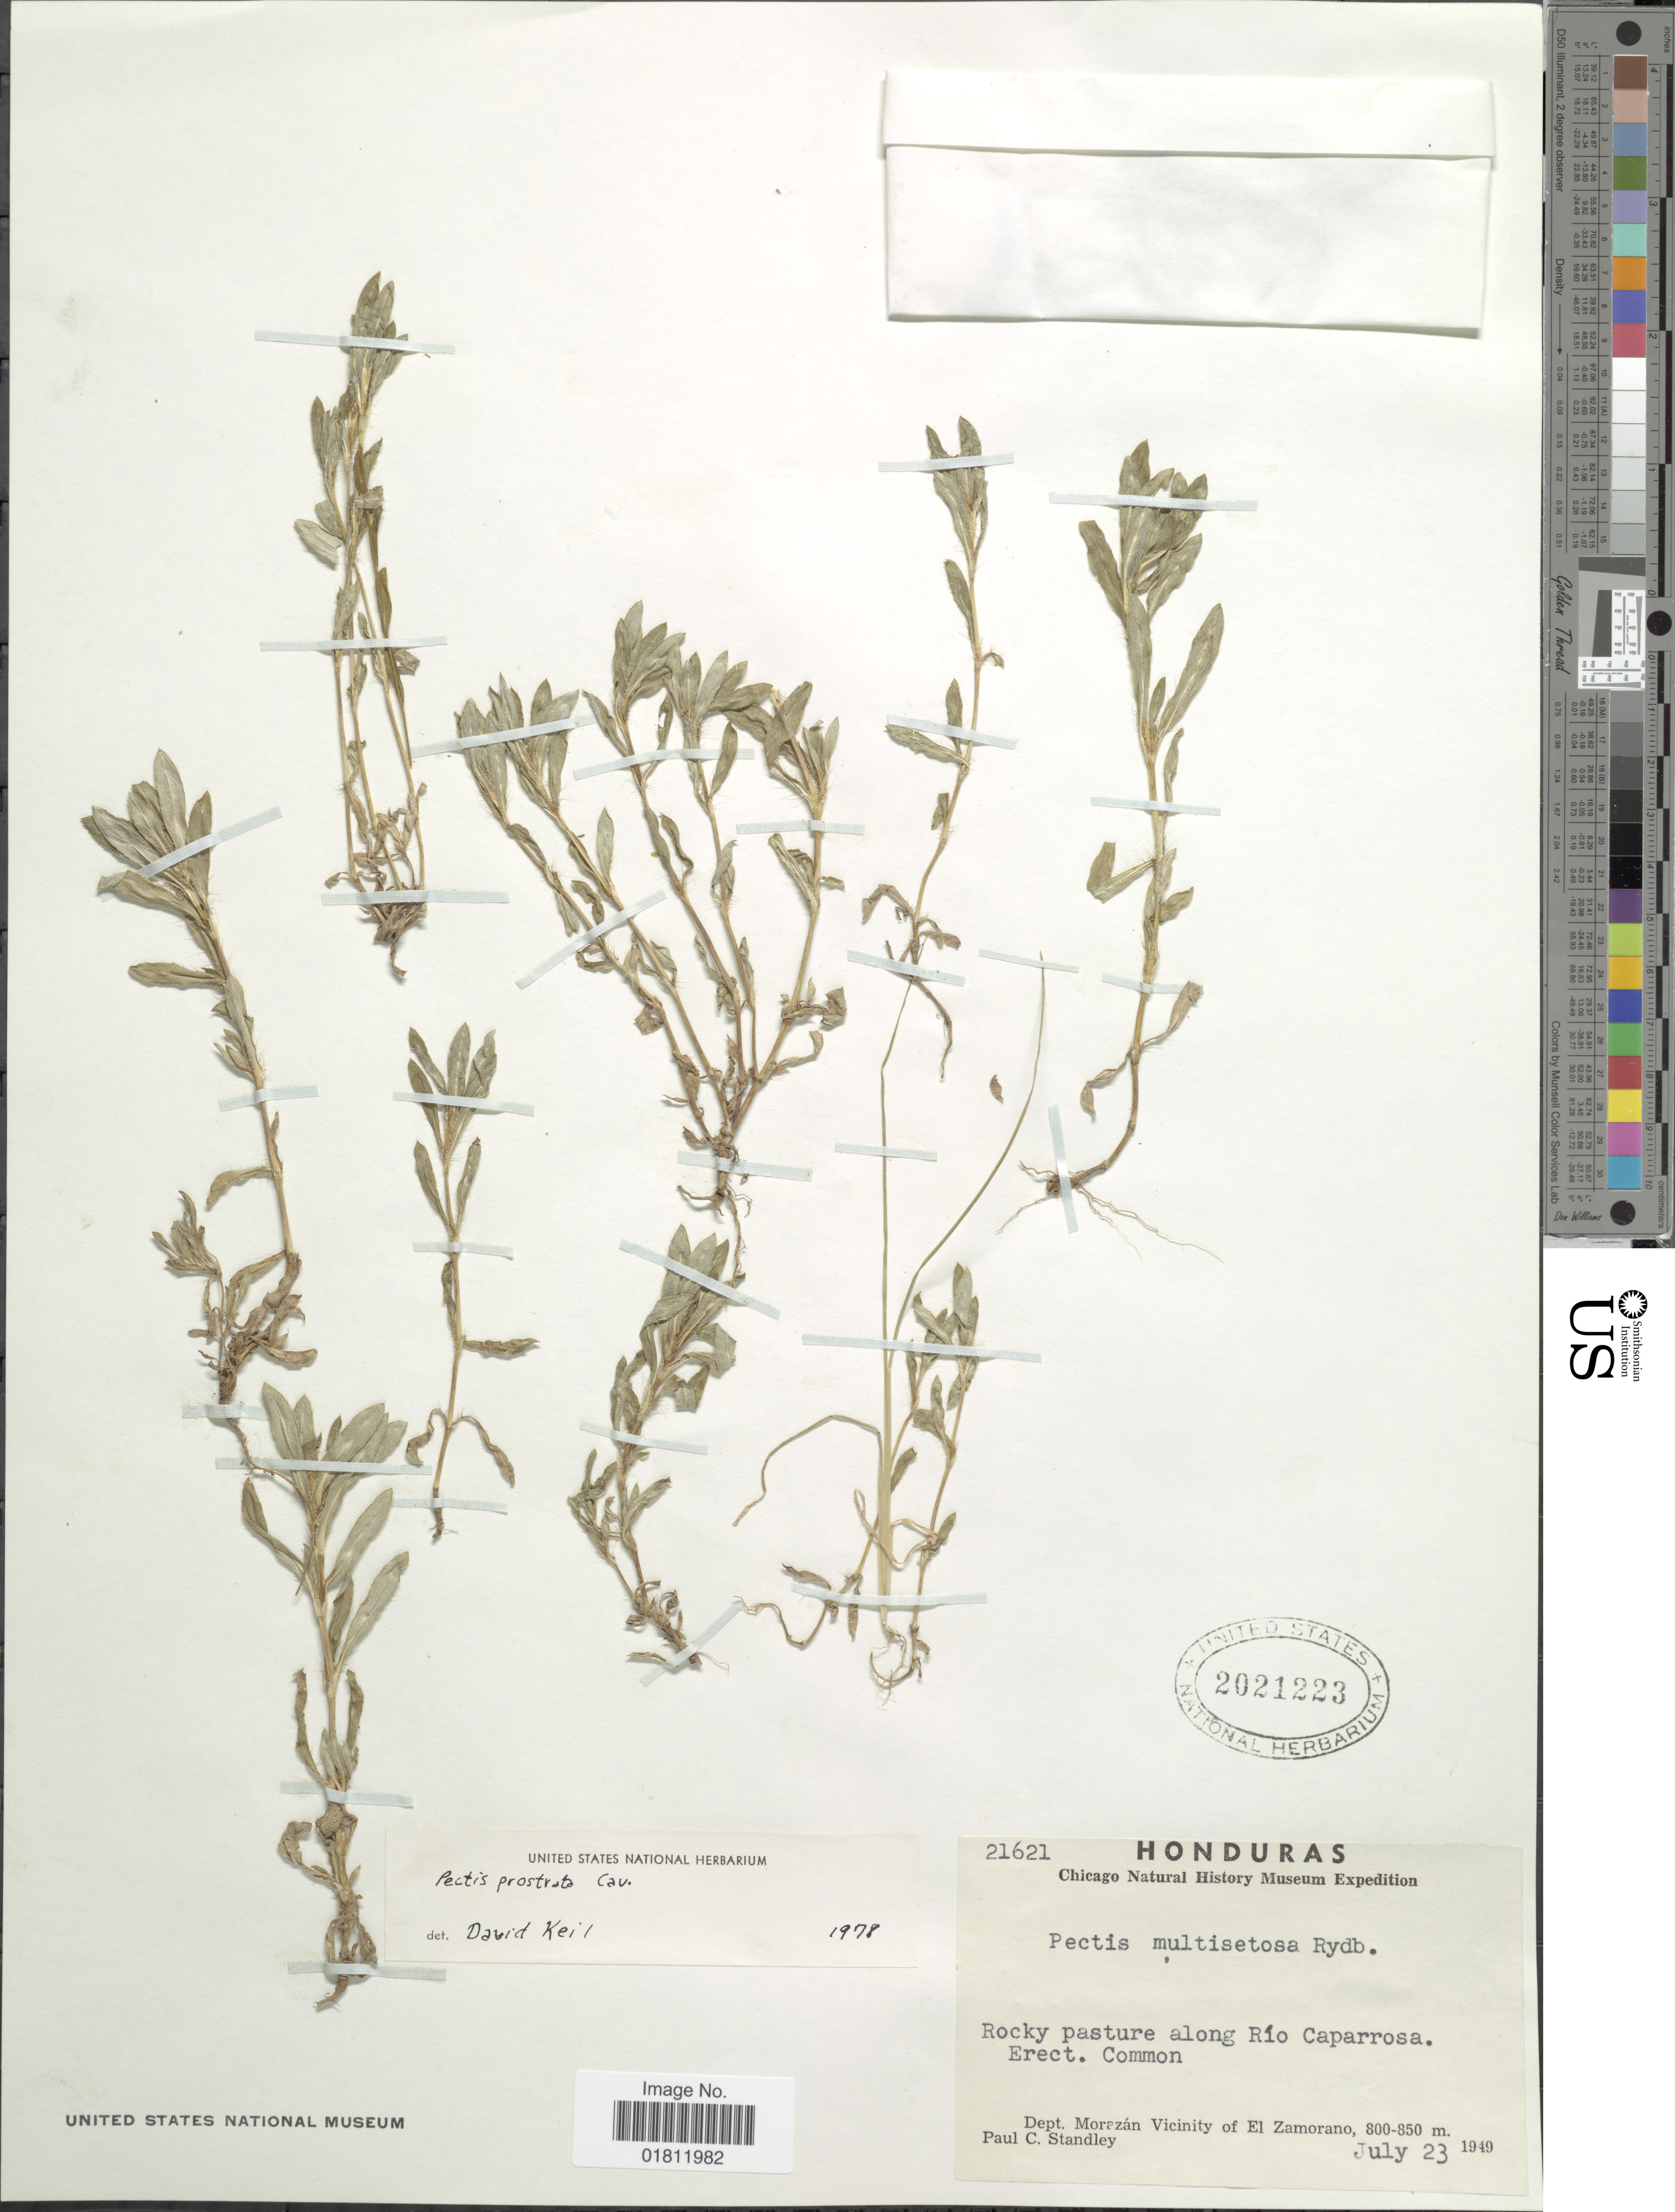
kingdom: Plantae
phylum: Tracheophyta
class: Magnoliopsida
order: Asterales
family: Asteraceae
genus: Pectis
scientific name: Pectis prostrata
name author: Cav.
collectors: P. C. Standley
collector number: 21621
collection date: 1949-07-23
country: Honduras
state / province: Fco. Morazán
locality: Dept. Morazan Vicinity of El Zamorano.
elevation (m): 800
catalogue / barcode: US 2021223